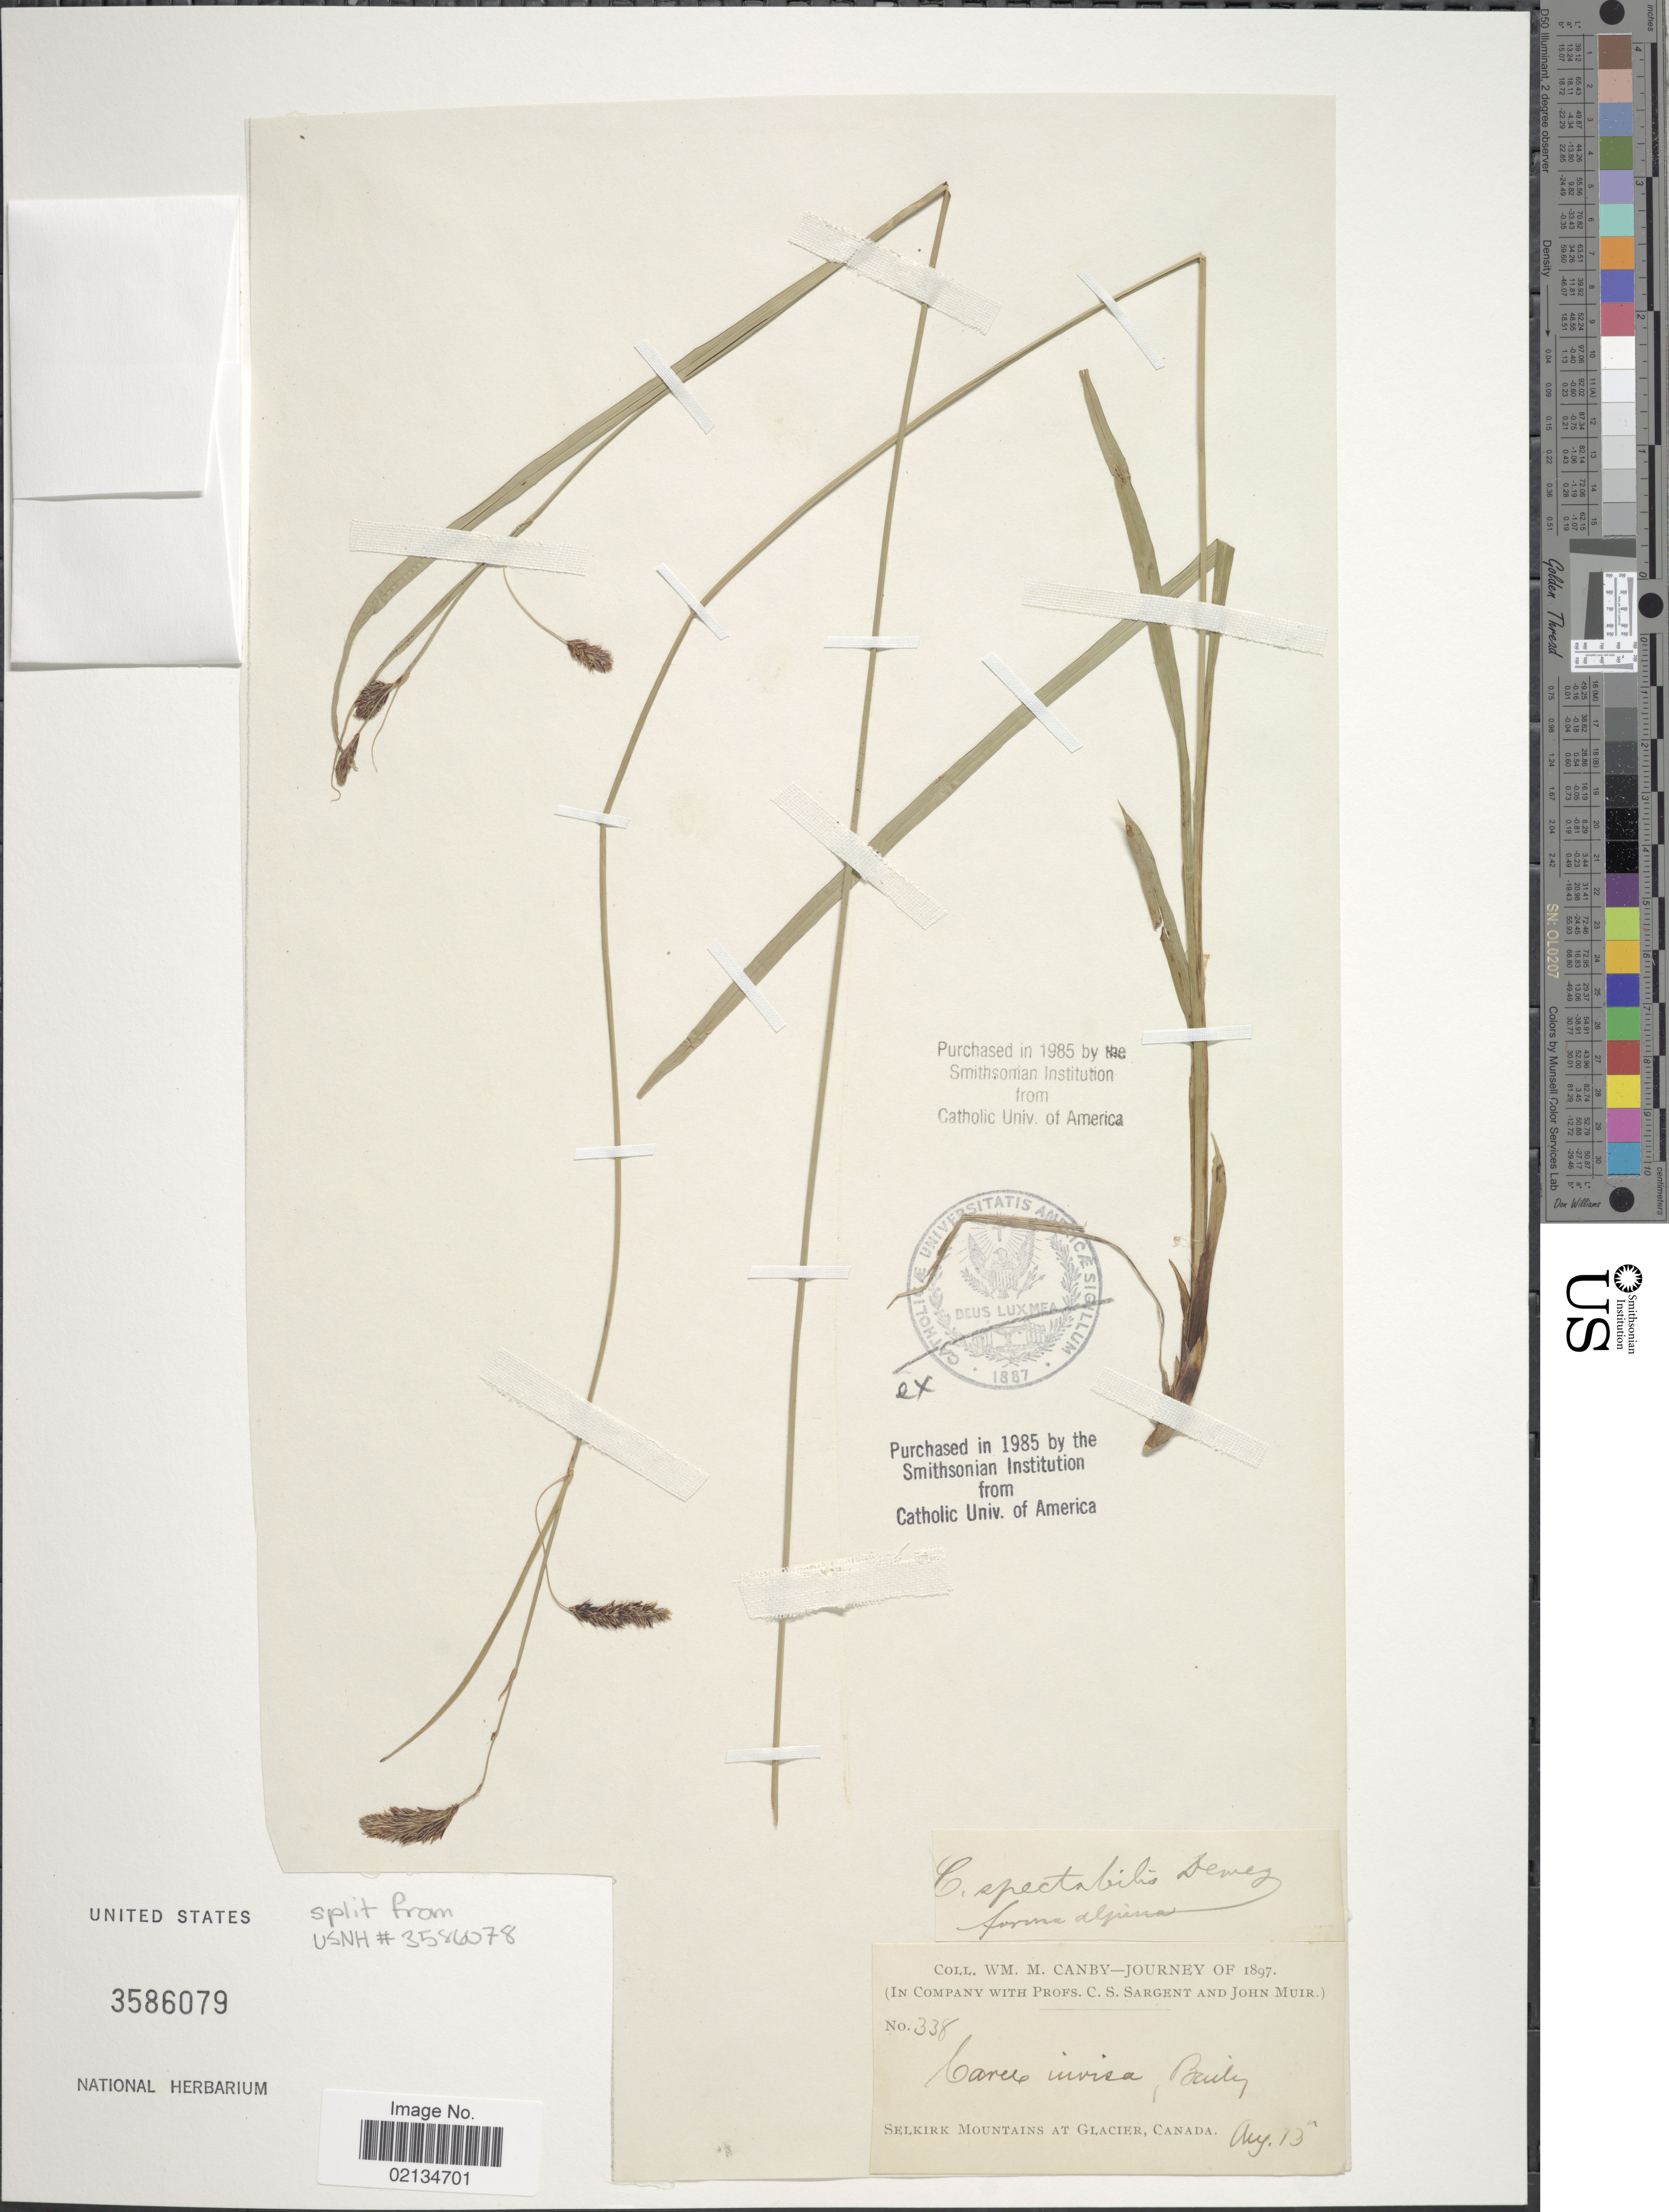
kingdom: Plantae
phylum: Tracheophyta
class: Liliopsida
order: Poales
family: Cyperaceae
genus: Carex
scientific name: Carex spectabilis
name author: Dewey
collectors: W. M. Canby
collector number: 338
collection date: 1897-08-13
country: Canada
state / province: British Columbia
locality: Selkirk Mountains at Glacier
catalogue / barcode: US 3586079